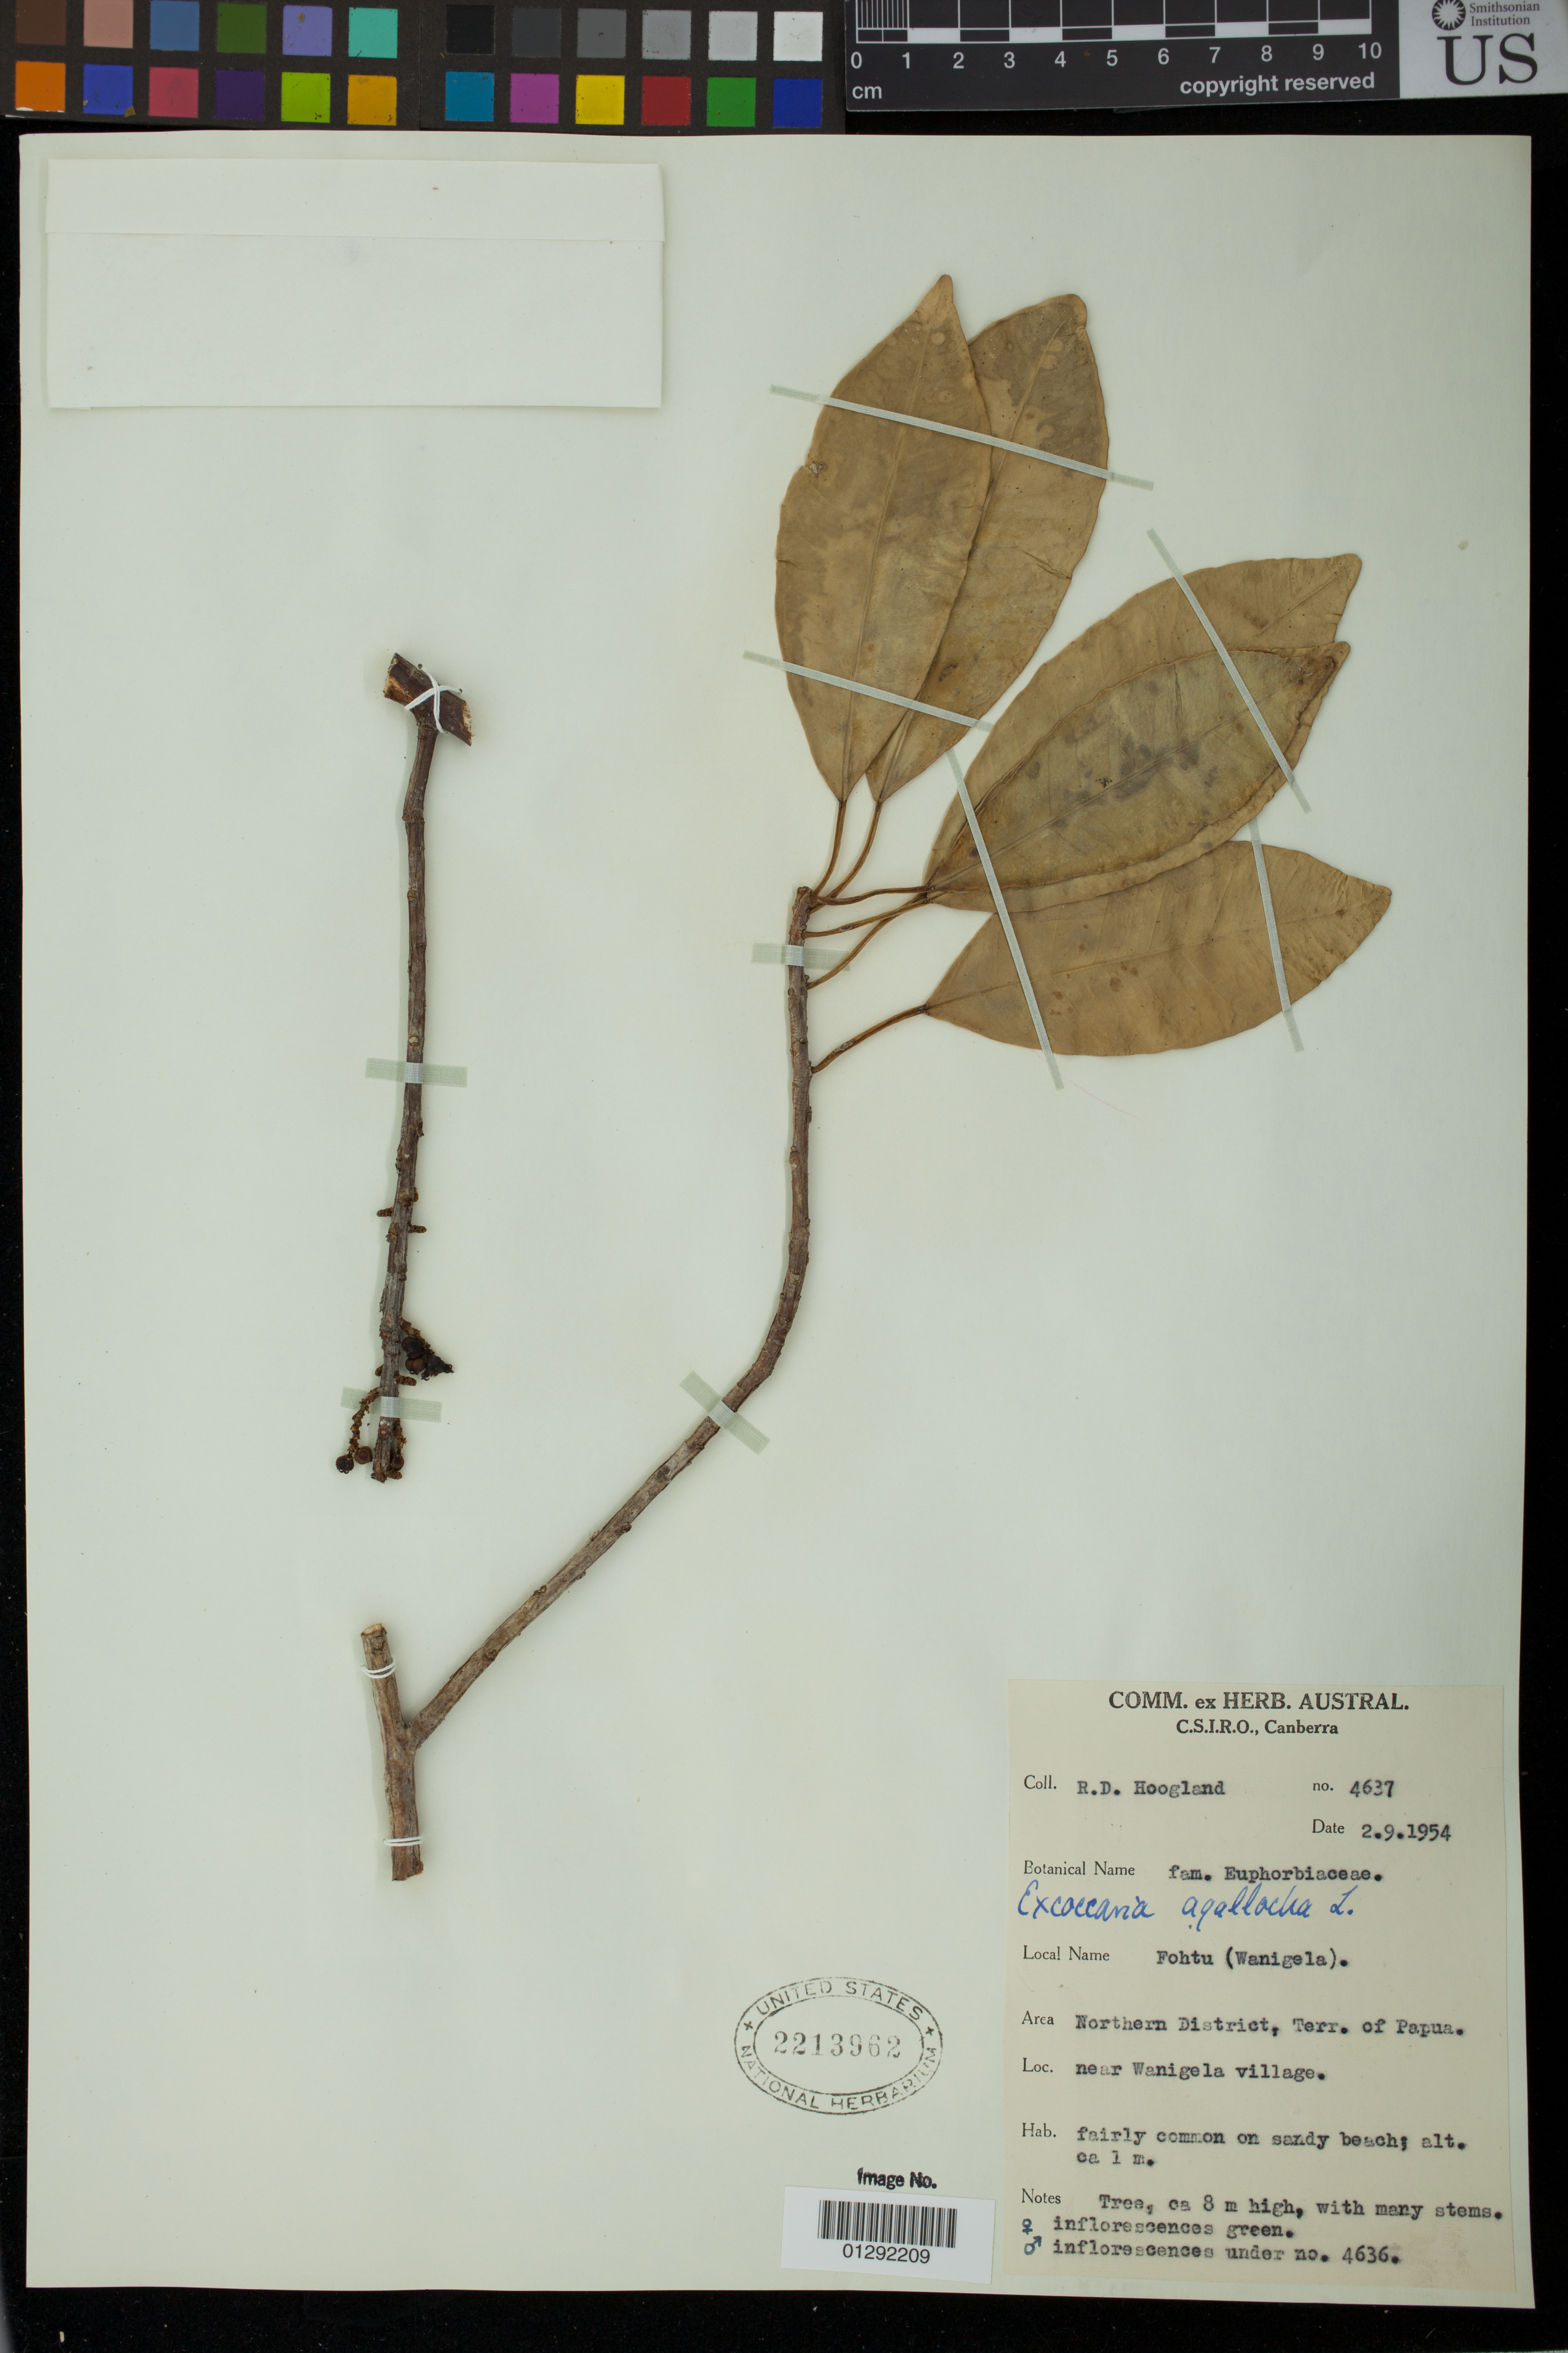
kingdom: Plantae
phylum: Tracheophyta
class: Magnoliopsida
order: Malpighiales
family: Euphorbiaceae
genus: Excoecaria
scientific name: Excoecaria agallocha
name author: L.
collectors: R. D. Hoogland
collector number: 4637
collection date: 1954-09-02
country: Papua New Guinea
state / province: Northern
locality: Near Wanigela village.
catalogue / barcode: US 2213962